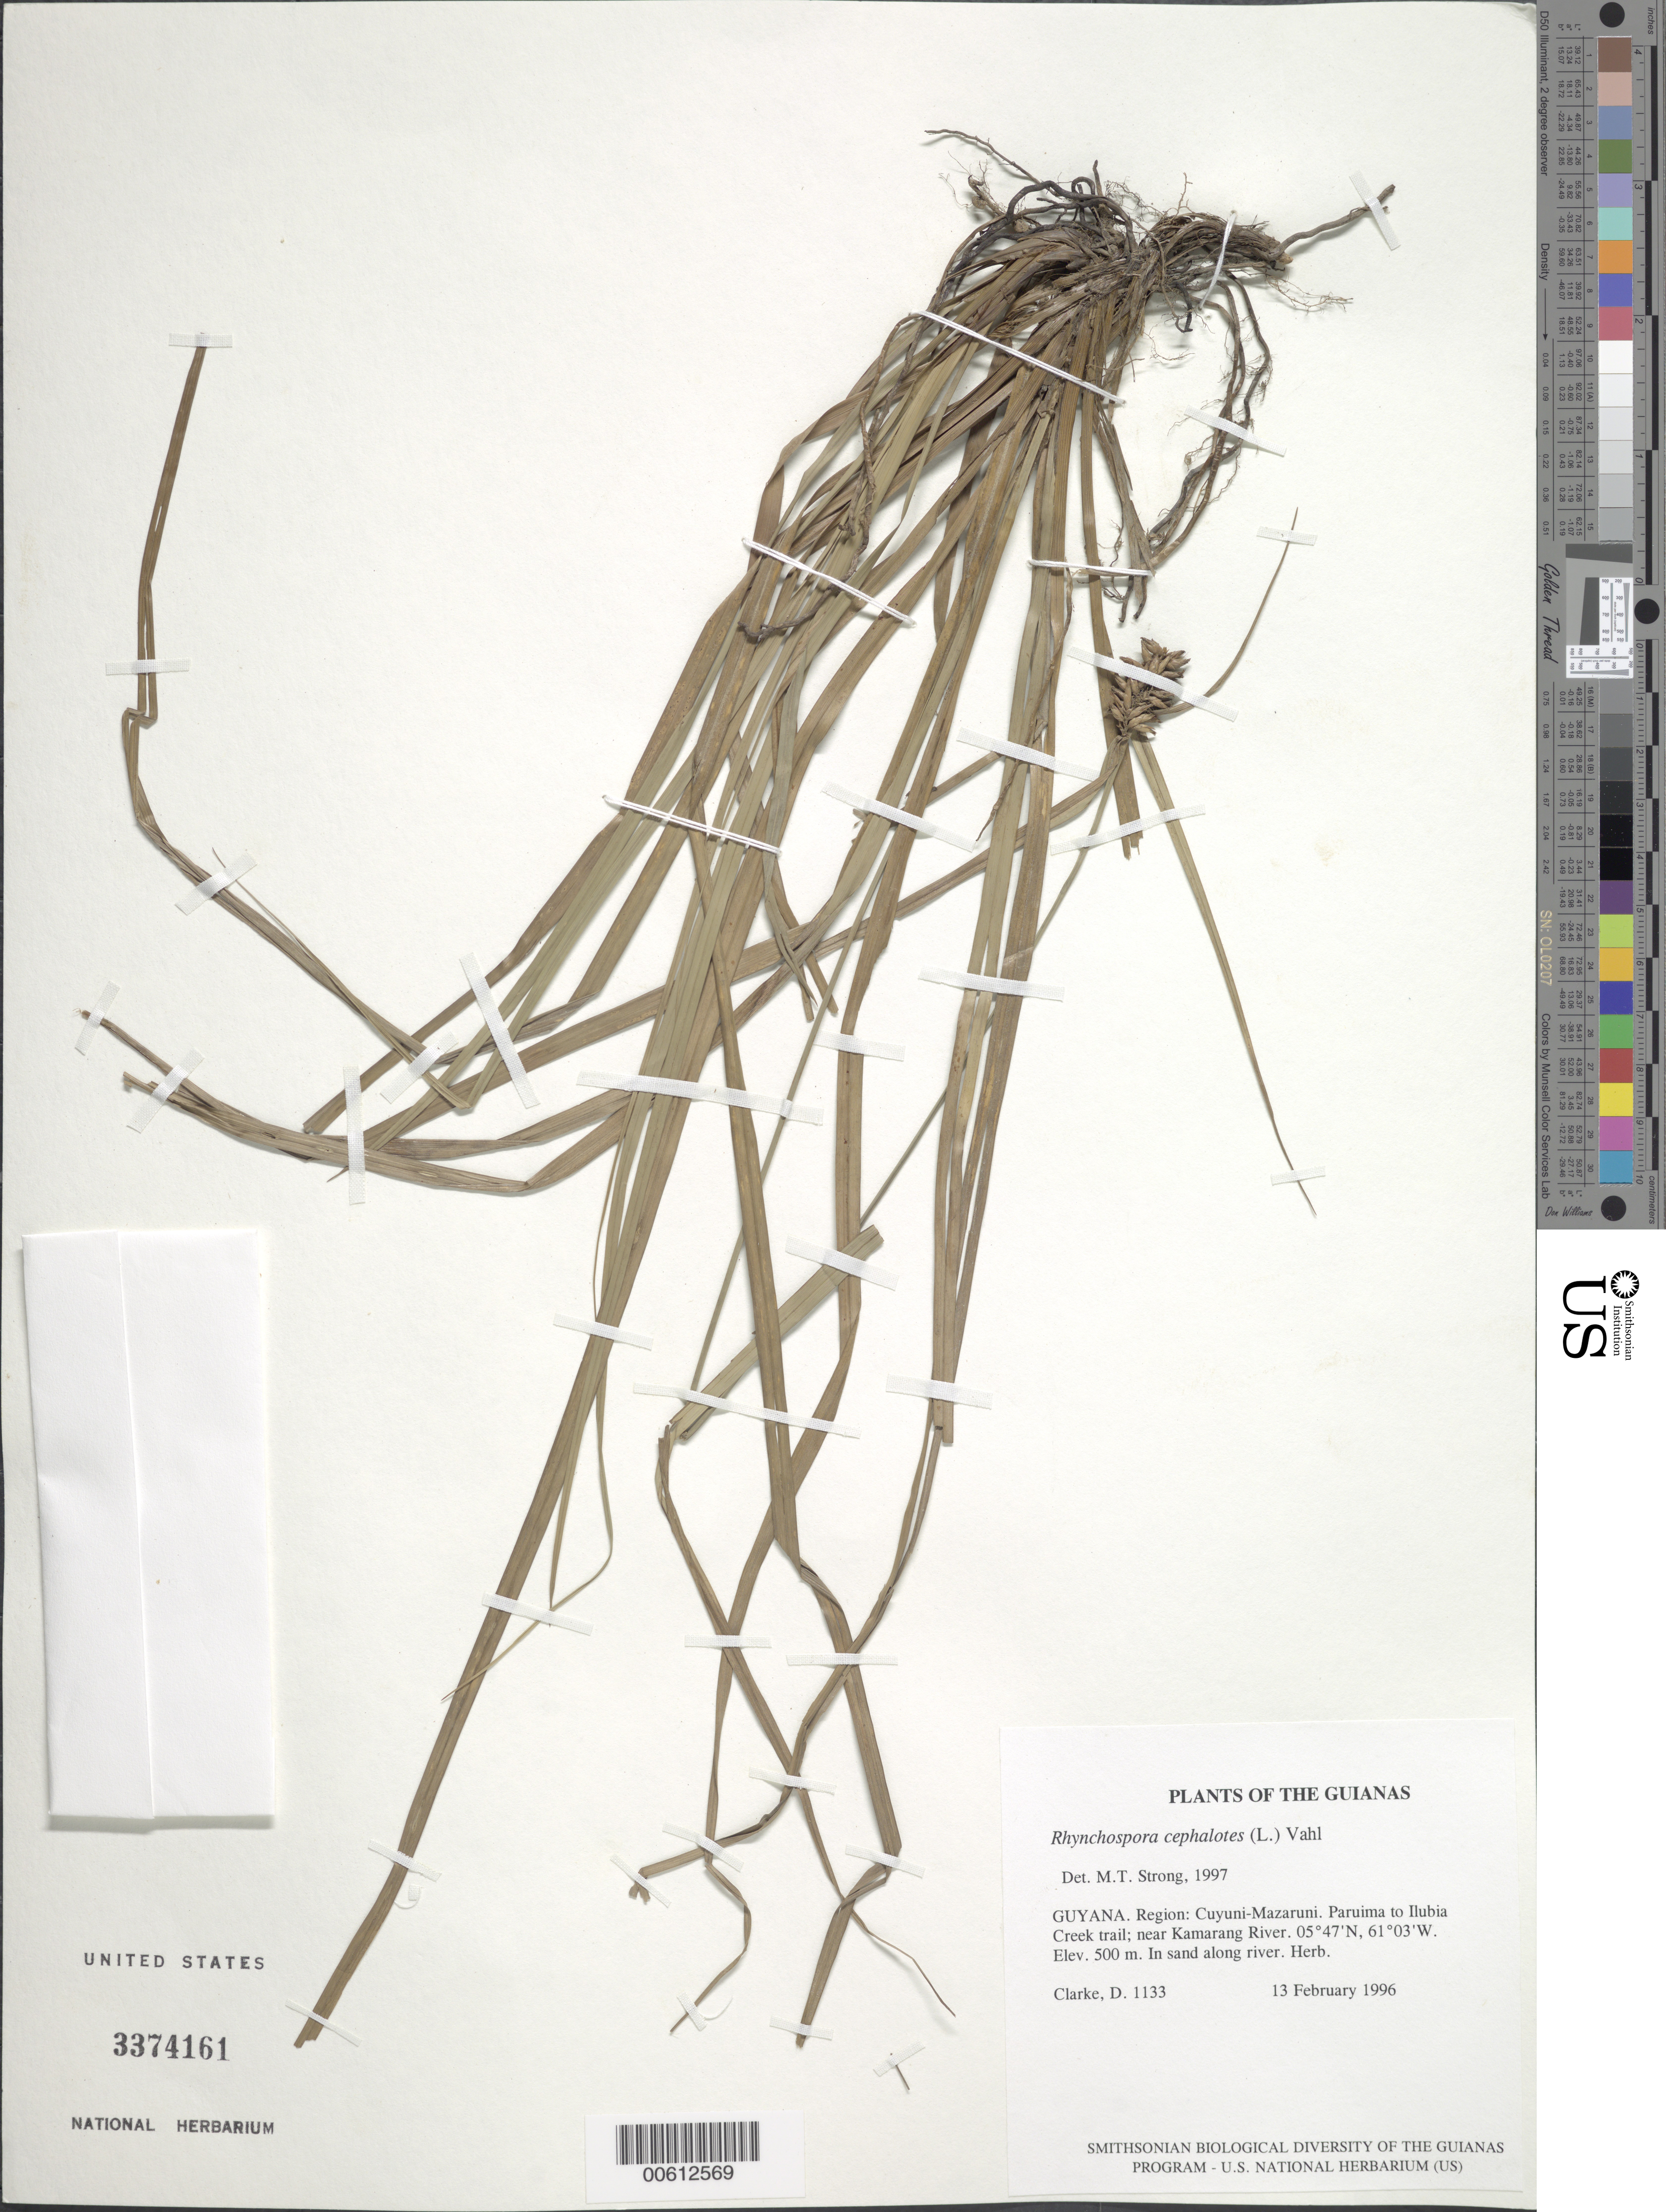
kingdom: Plantae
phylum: Tracheophyta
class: Liliopsida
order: Poales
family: Cyperaceae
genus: Rhynchospora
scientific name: Rhynchospora cephalotes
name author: (L.) Vahl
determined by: Strong, M. T., (US), Smithsonian Institution - National Museum of Natural History (UNITED STATES)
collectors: H. D. Clarke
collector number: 1133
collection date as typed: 13 February 1996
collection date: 1996-02-13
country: Guyana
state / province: Cuyuni-Mazaruni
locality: Paruima to Ilubia Creek trail; near Kamarang River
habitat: In sand along river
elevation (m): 500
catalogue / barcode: US 3374161